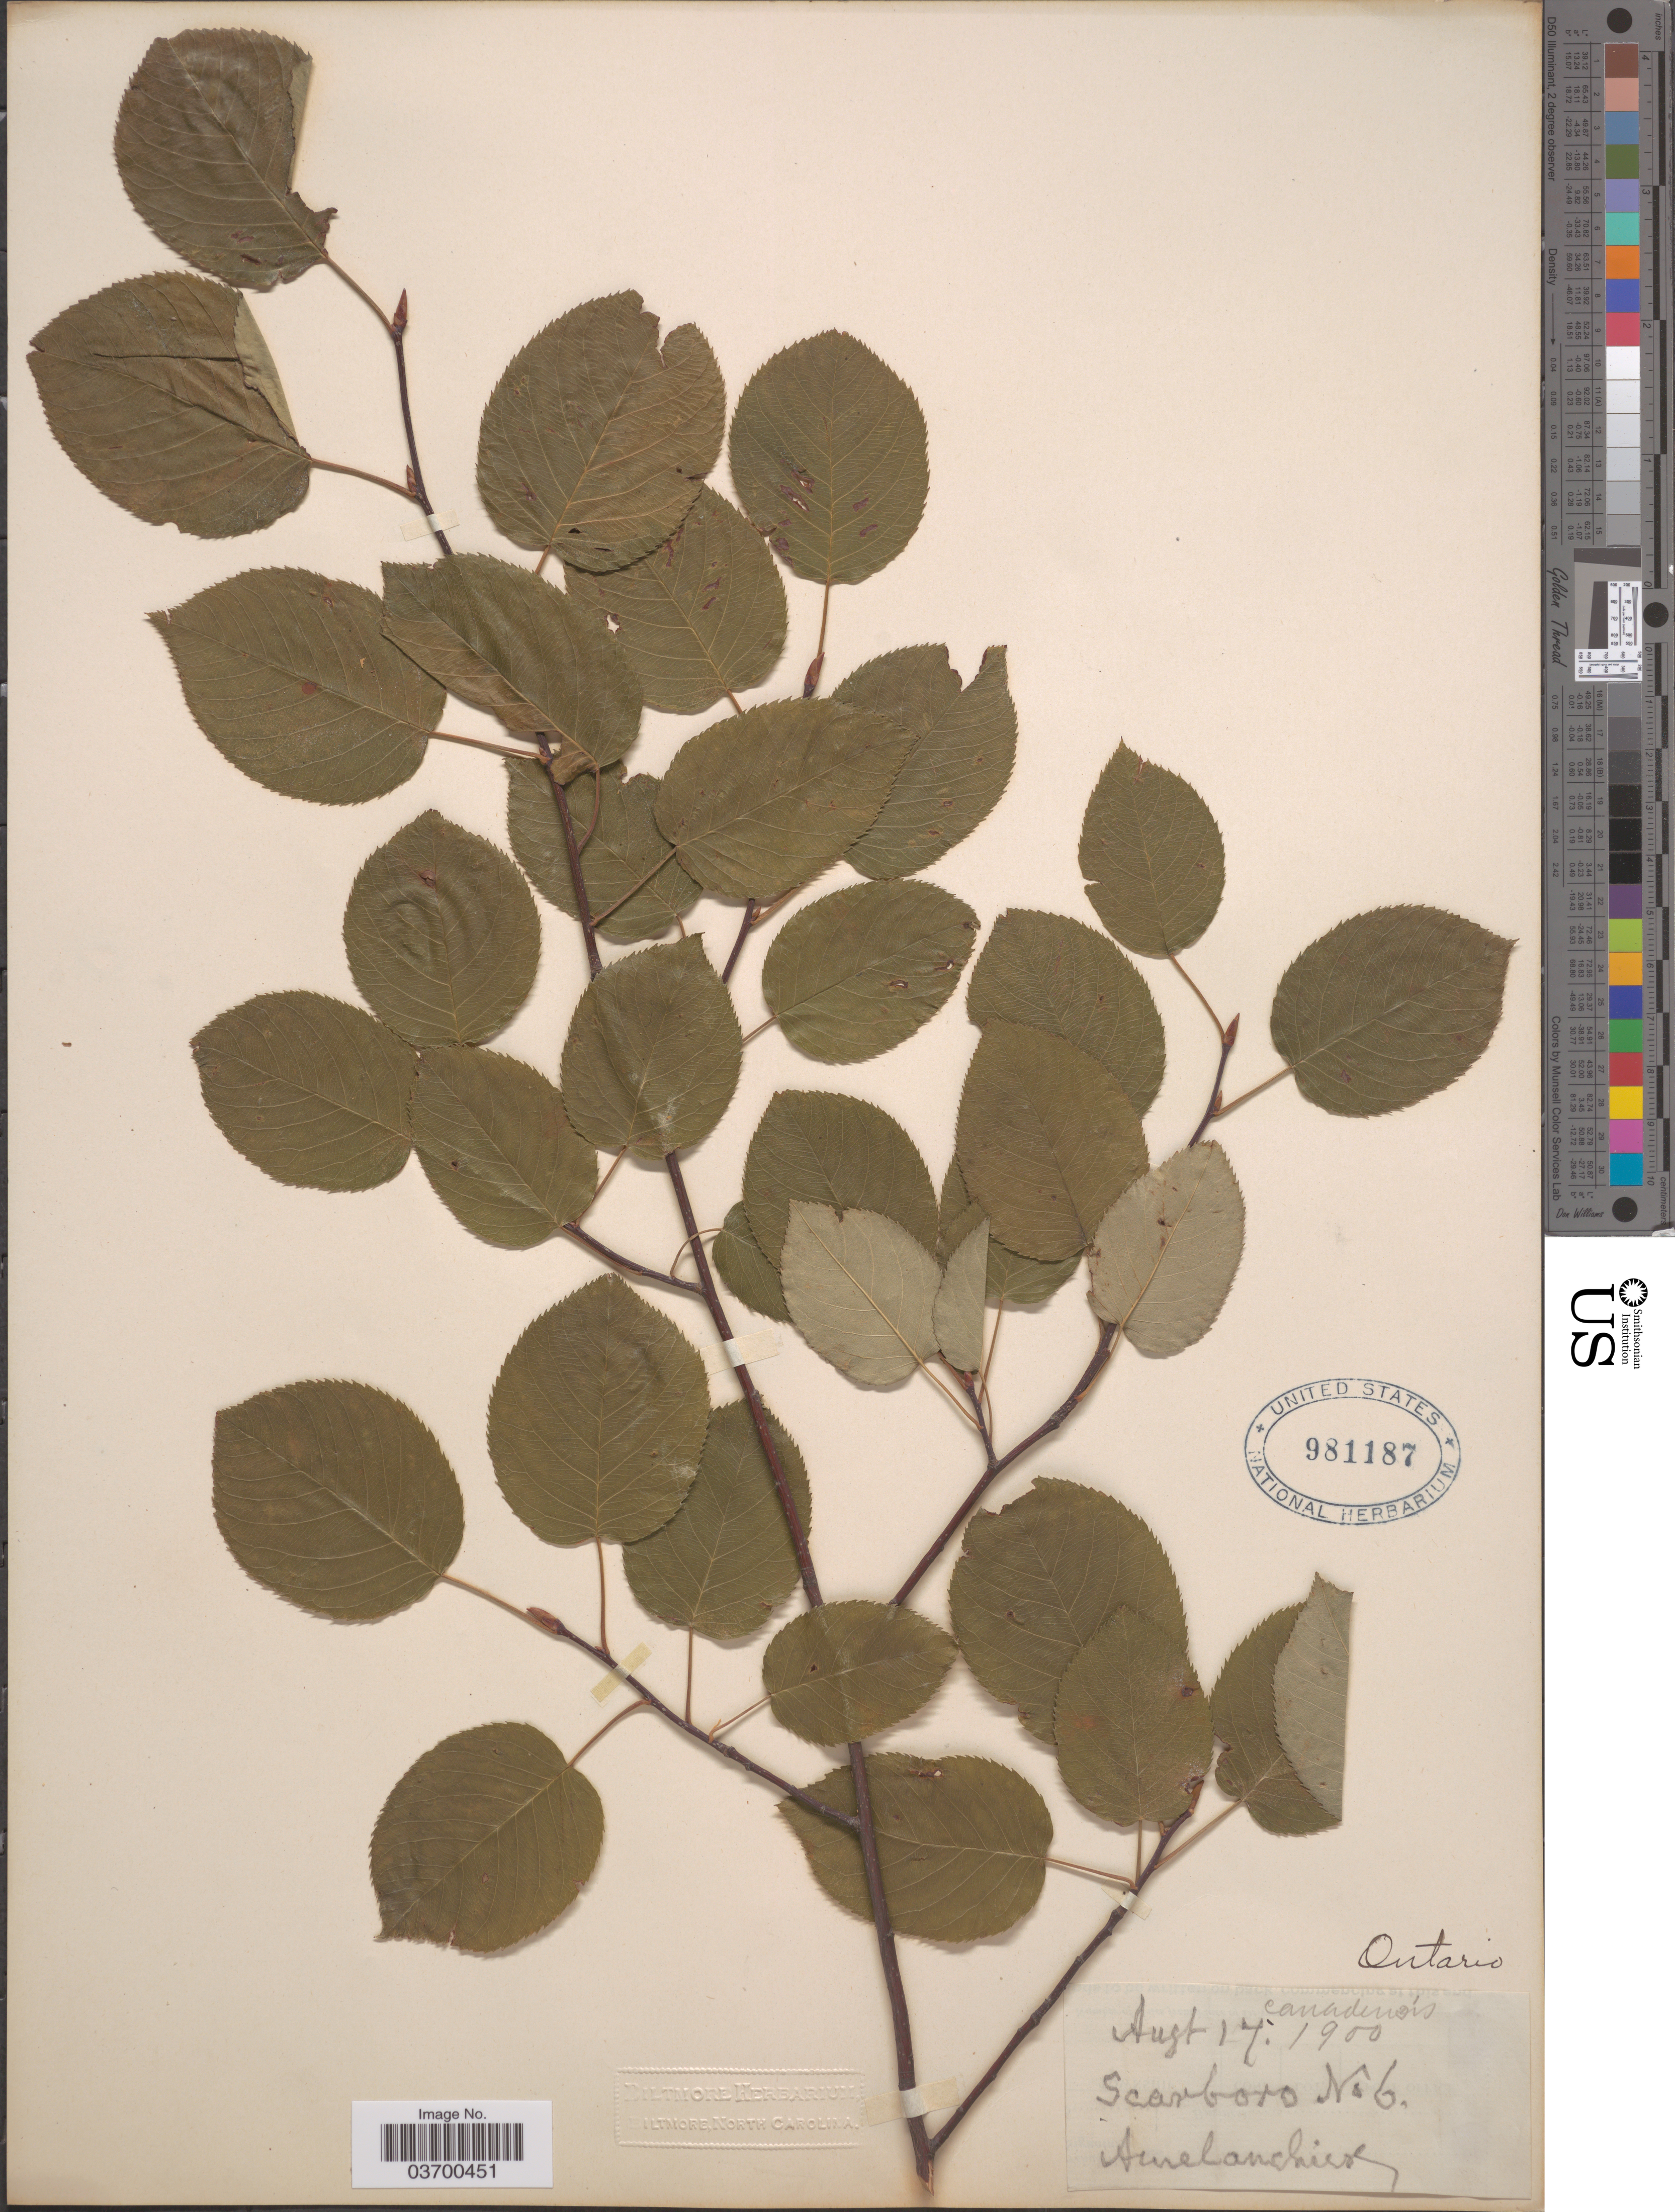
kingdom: Plantae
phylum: Tracheophyta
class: Magnoliopsida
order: Rosales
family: Rosaceae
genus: Amelanchier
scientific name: Amelanchier canadensis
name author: (L.) Medic.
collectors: ex herb. Biltmore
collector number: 6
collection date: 1900-08-17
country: United States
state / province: North Carolina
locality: Scarboro.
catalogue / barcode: US 981187